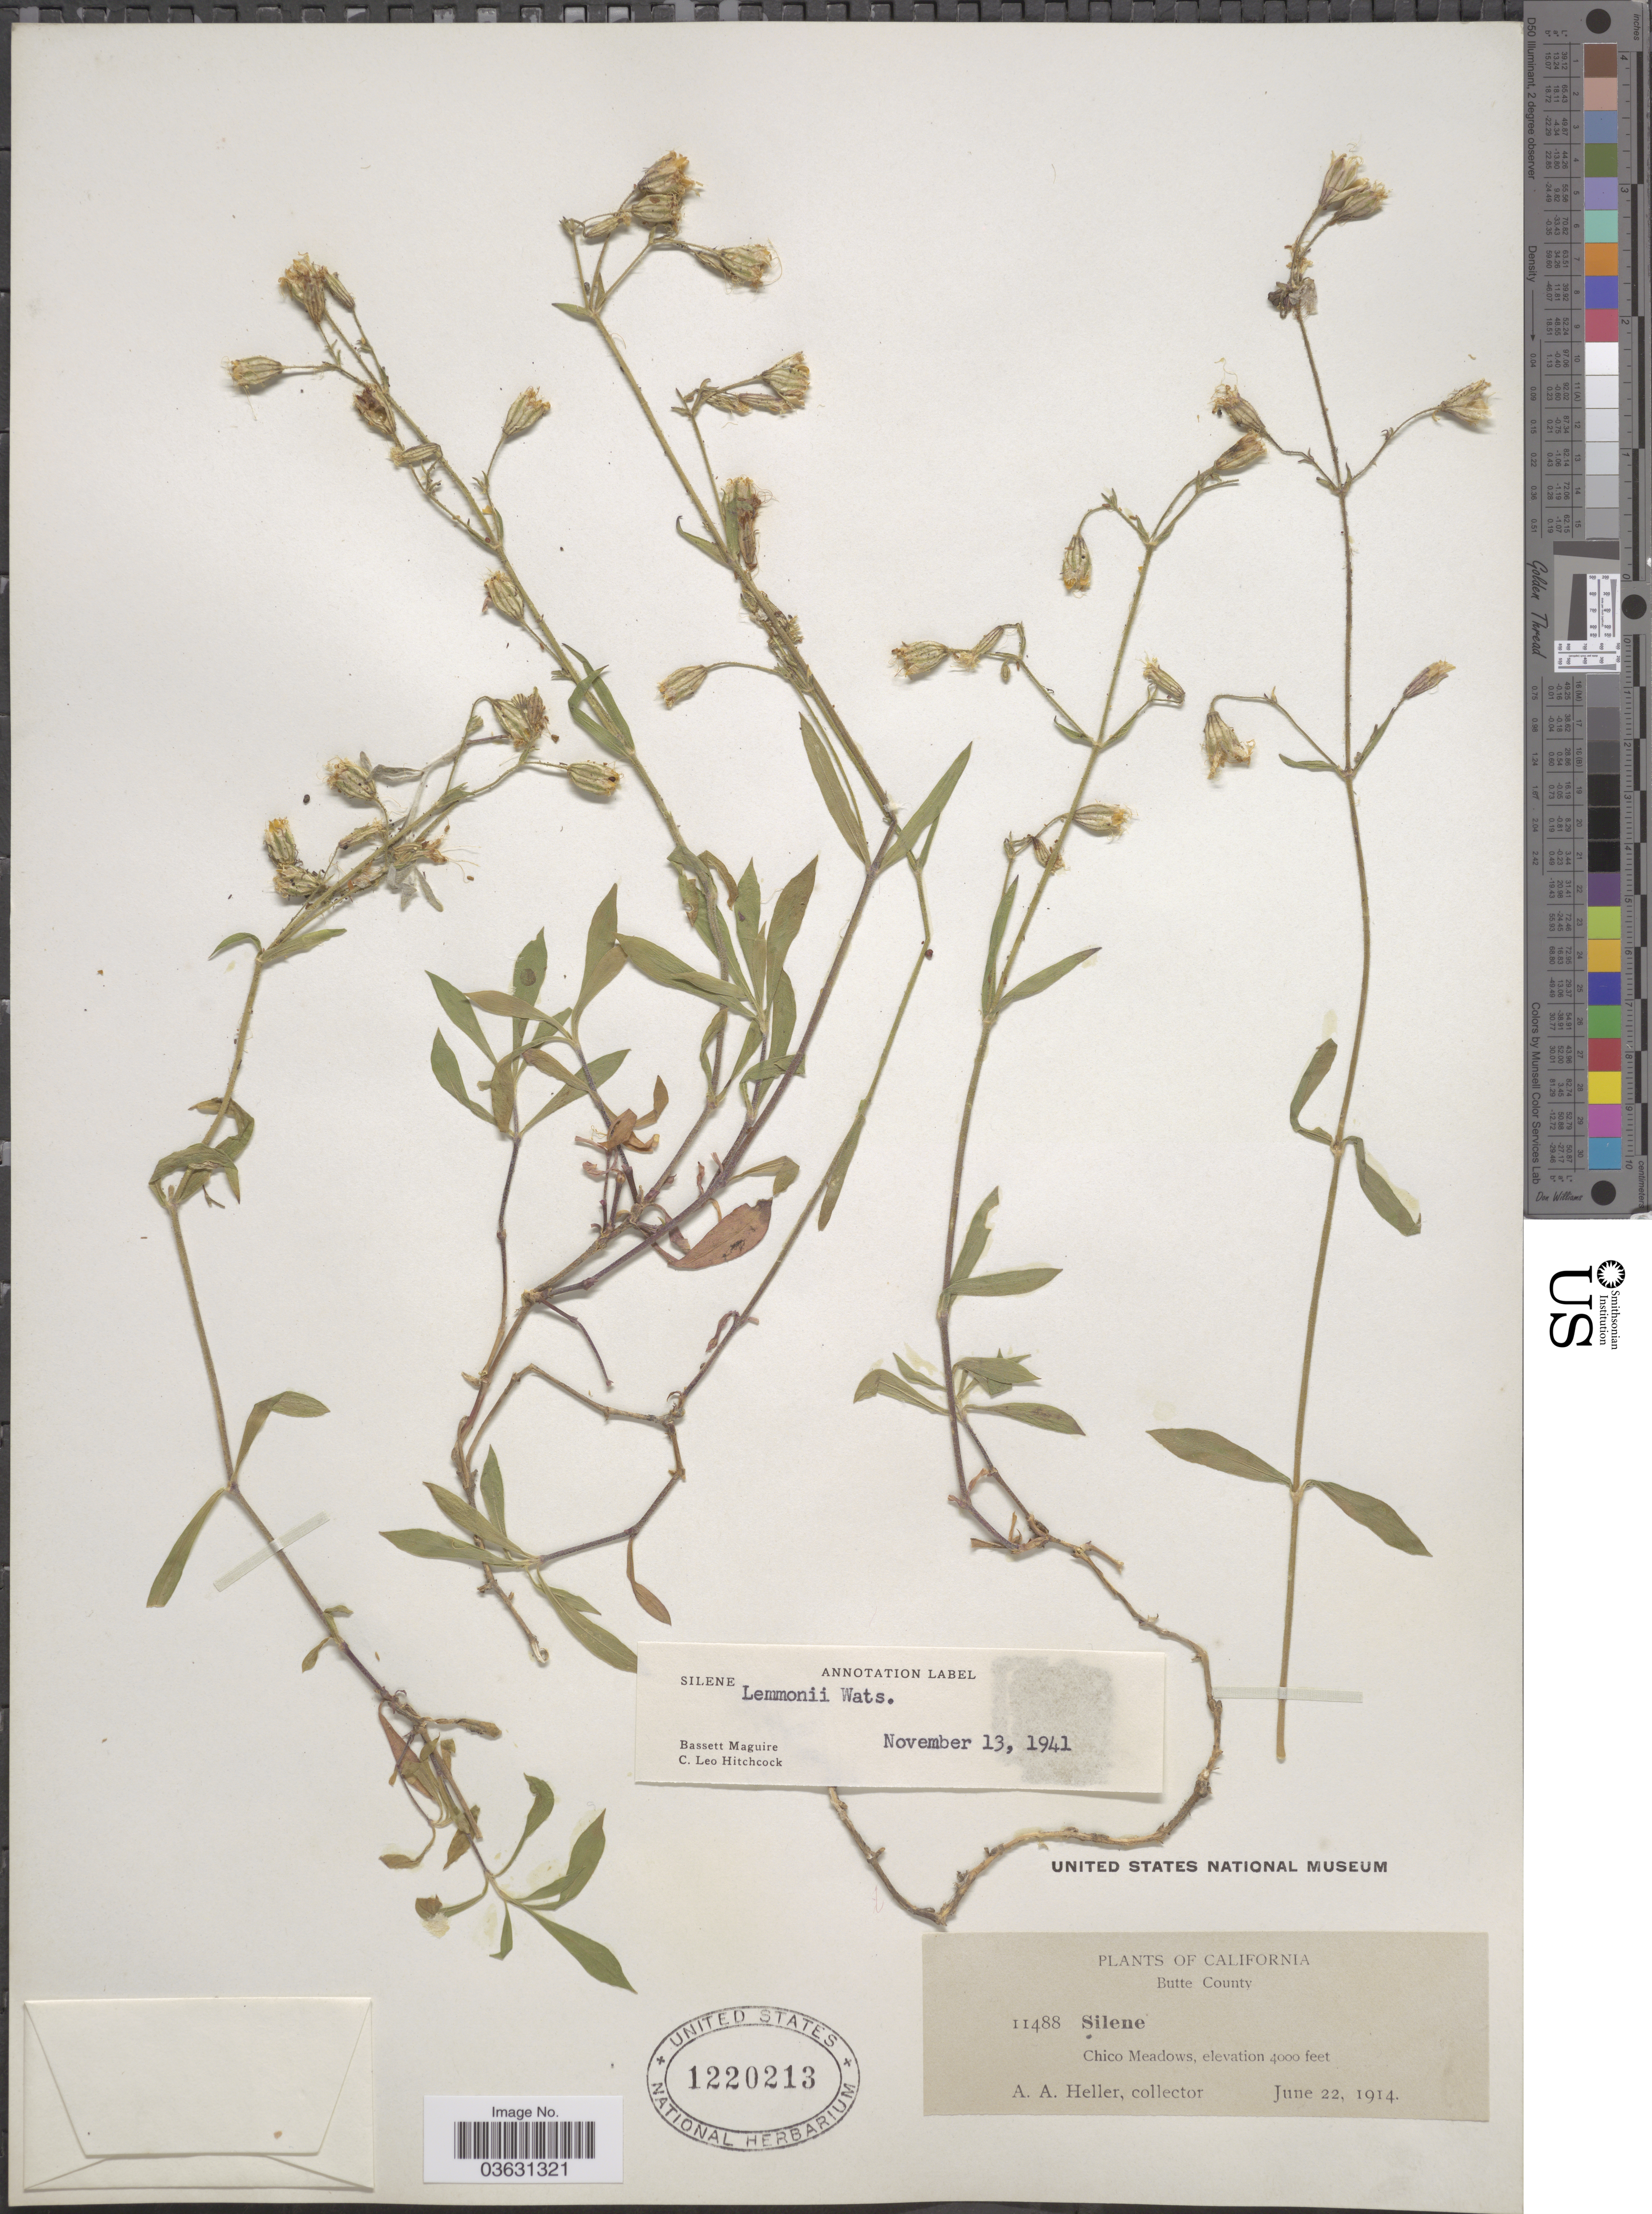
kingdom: Plantae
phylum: Tracheophyta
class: Magnoliopsida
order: Caryophyllales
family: Caryophyllaceae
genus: Silene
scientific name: Silene lemmonii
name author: S. Watson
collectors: A. A. Heller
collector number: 11488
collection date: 1914-06-22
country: United States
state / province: California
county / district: Butte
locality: Butte County. Chico Meadows.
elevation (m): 1219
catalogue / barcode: US 1220213